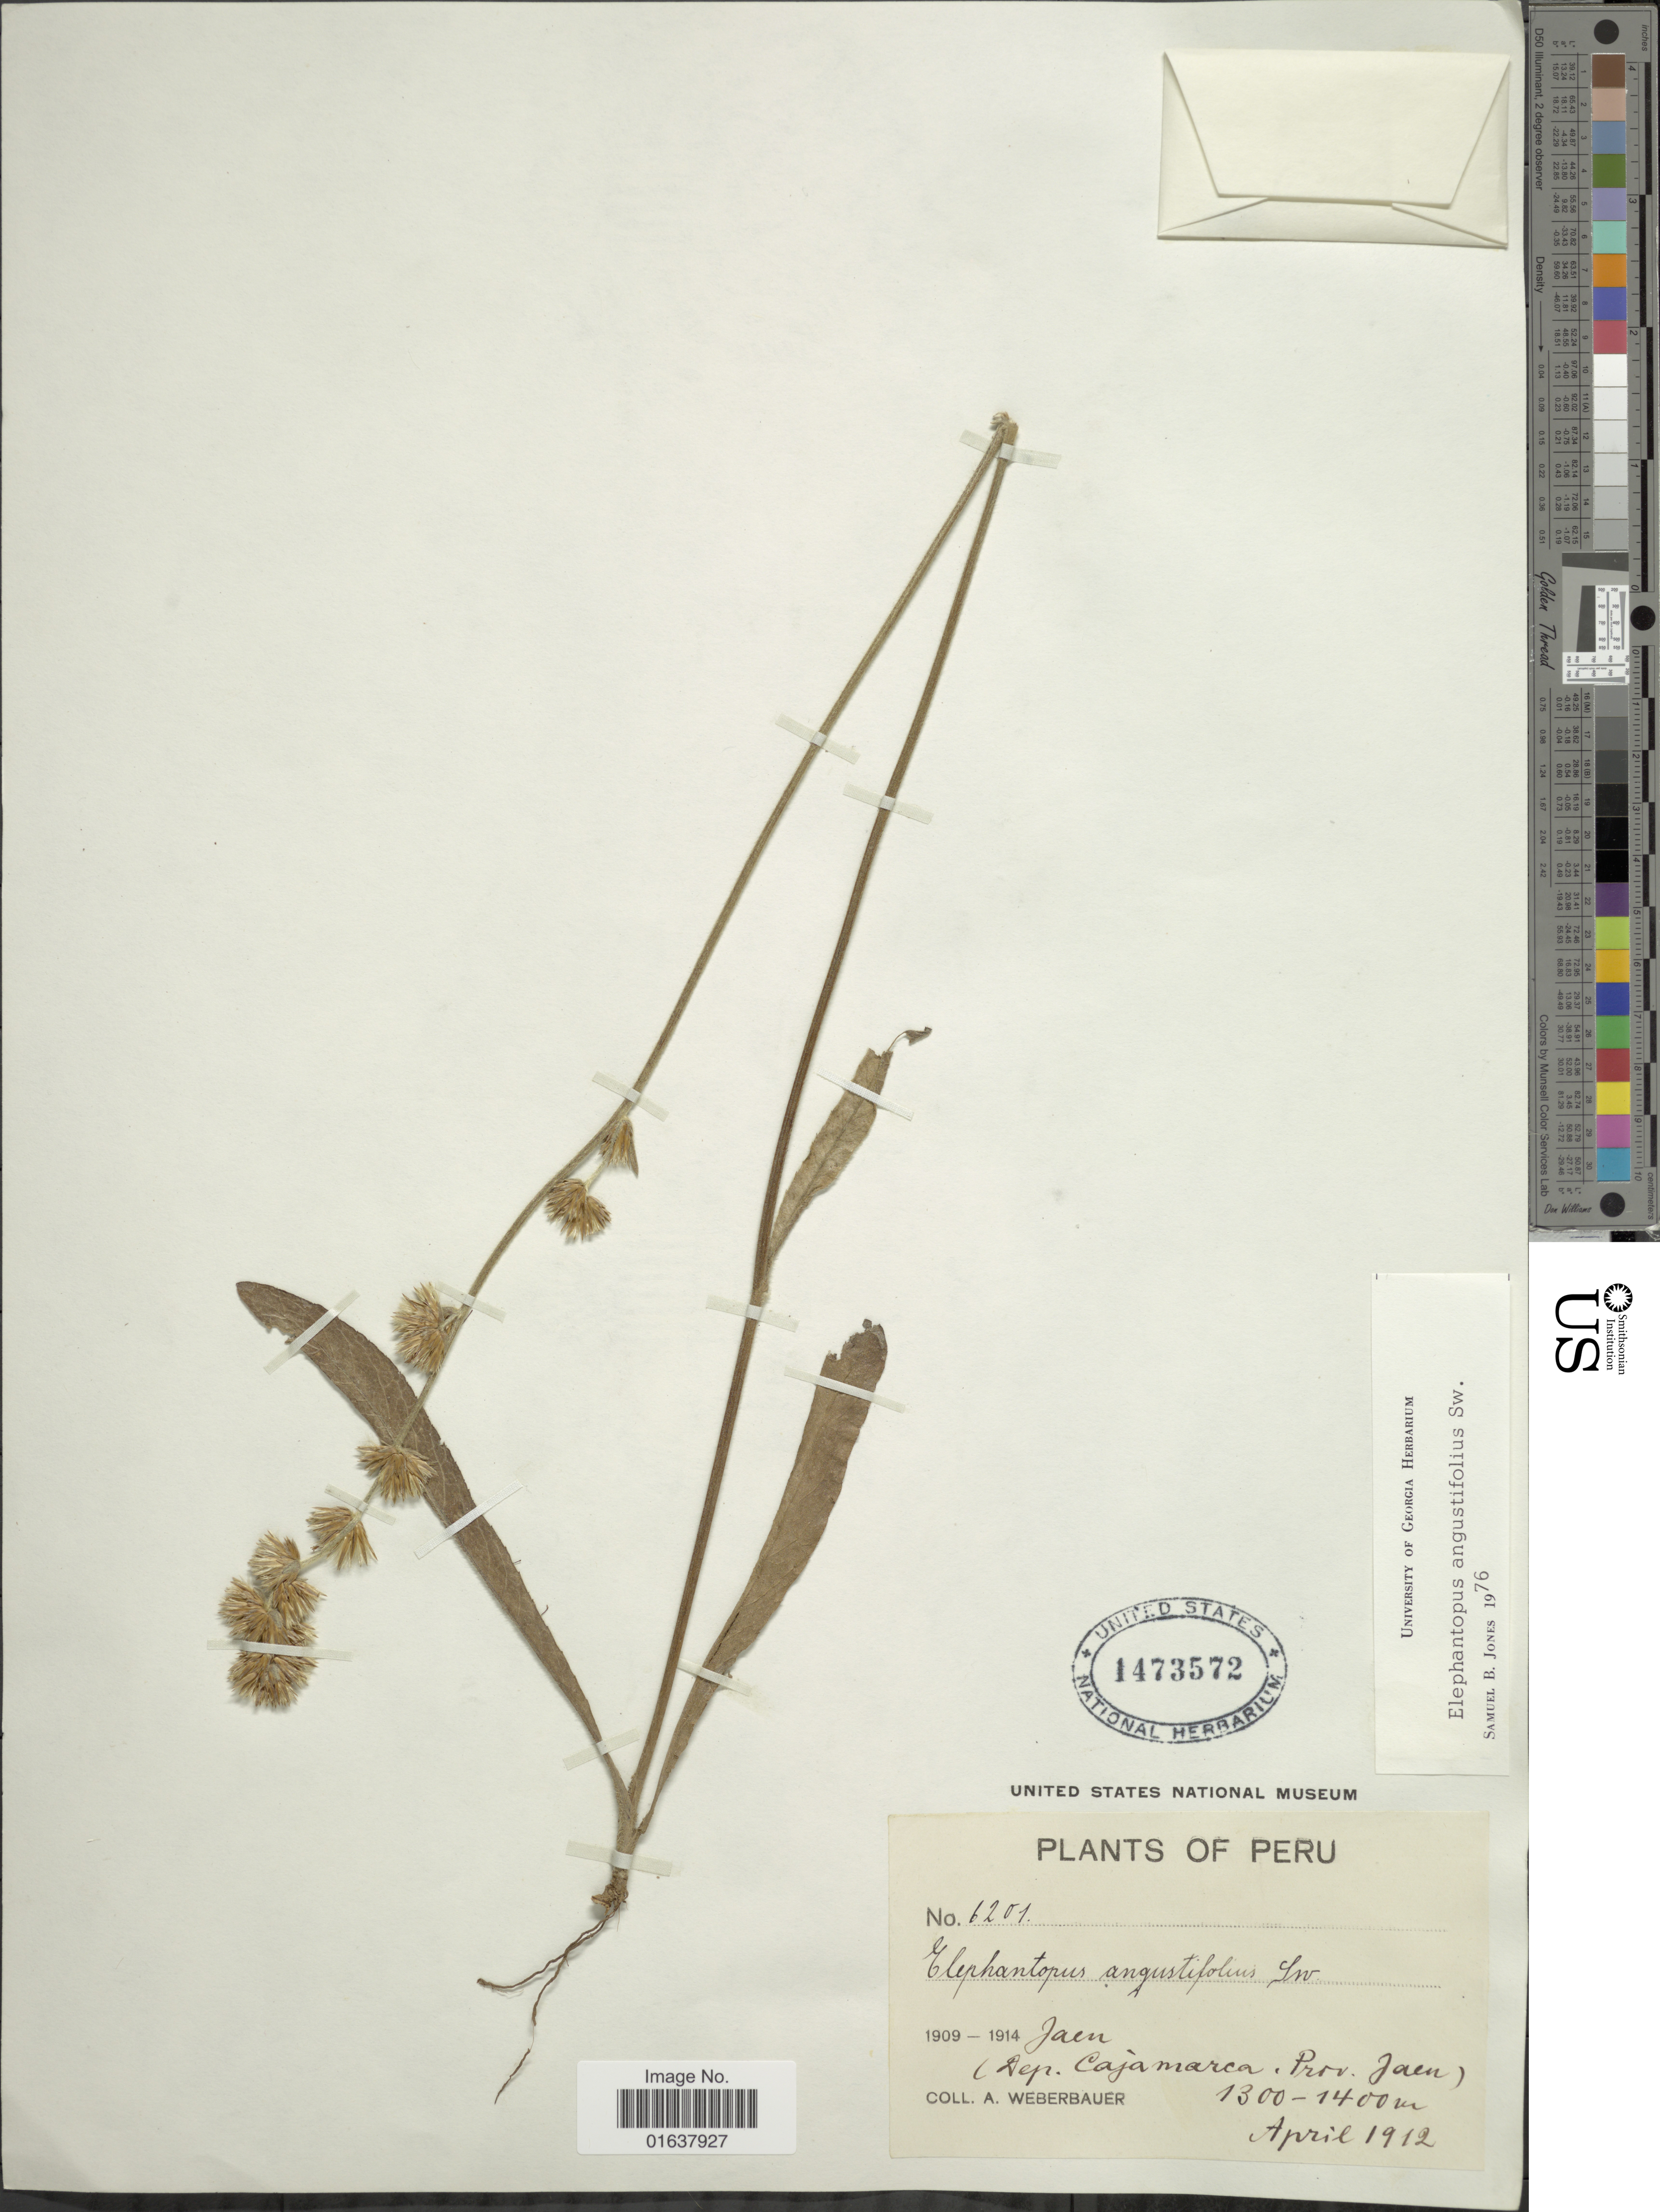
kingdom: Plantae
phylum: Tracheophyta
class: Magnoliopsida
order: Asterales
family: Asteraceae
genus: Orthopappus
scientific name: Orthopappus angustifolius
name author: (Sw.) Gleason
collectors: A. Weberbauer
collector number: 6201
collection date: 1912-04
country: Peru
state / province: Cajamarca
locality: Jaen, (Dep. Cajamarca. Prov. Jaen)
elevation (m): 1300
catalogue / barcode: US 1473572